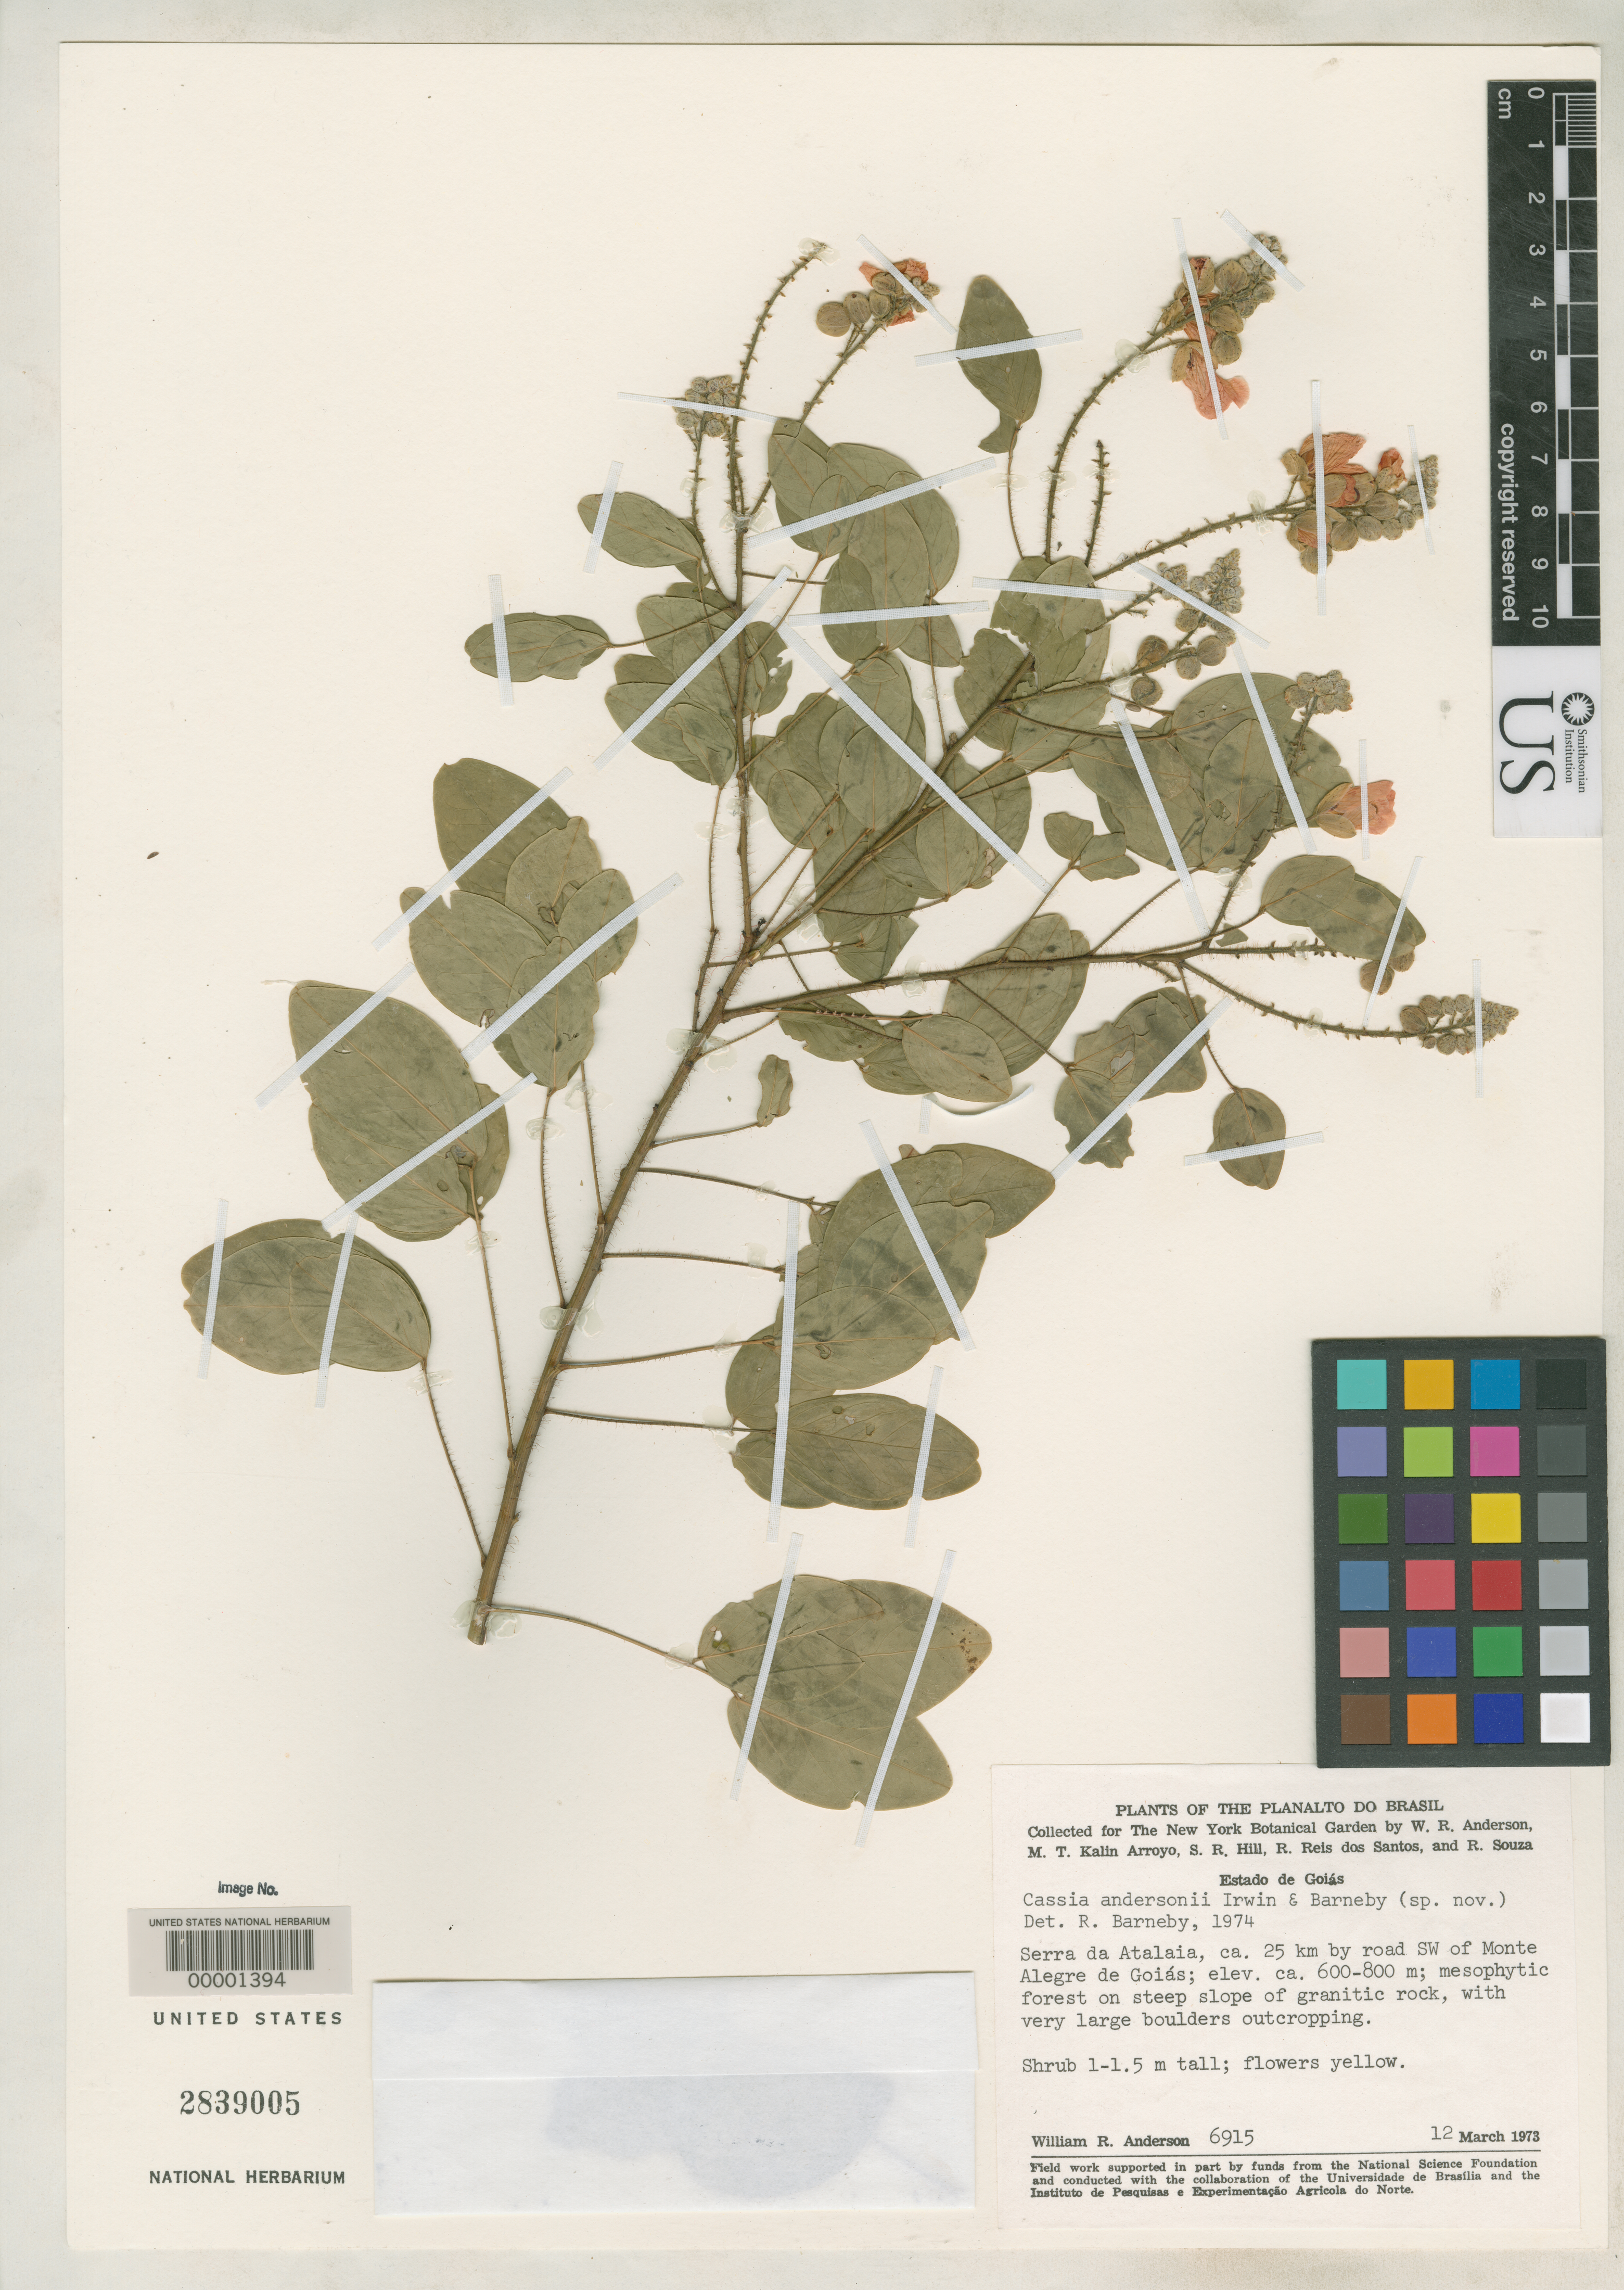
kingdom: Plantae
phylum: Tracheophyta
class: Magnoliopsida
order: Fabales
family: Fabaceae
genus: Cassia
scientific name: Cassia andersonii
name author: H.S. Irwin & Barneby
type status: Isotype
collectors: W. R. Anderson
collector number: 6915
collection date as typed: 12 Mar 1973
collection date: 1973-03-12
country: Brazil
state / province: Goiás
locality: Sada Atalaia, SW of Monte Alegre de Goias.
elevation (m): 600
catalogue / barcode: US 2839005